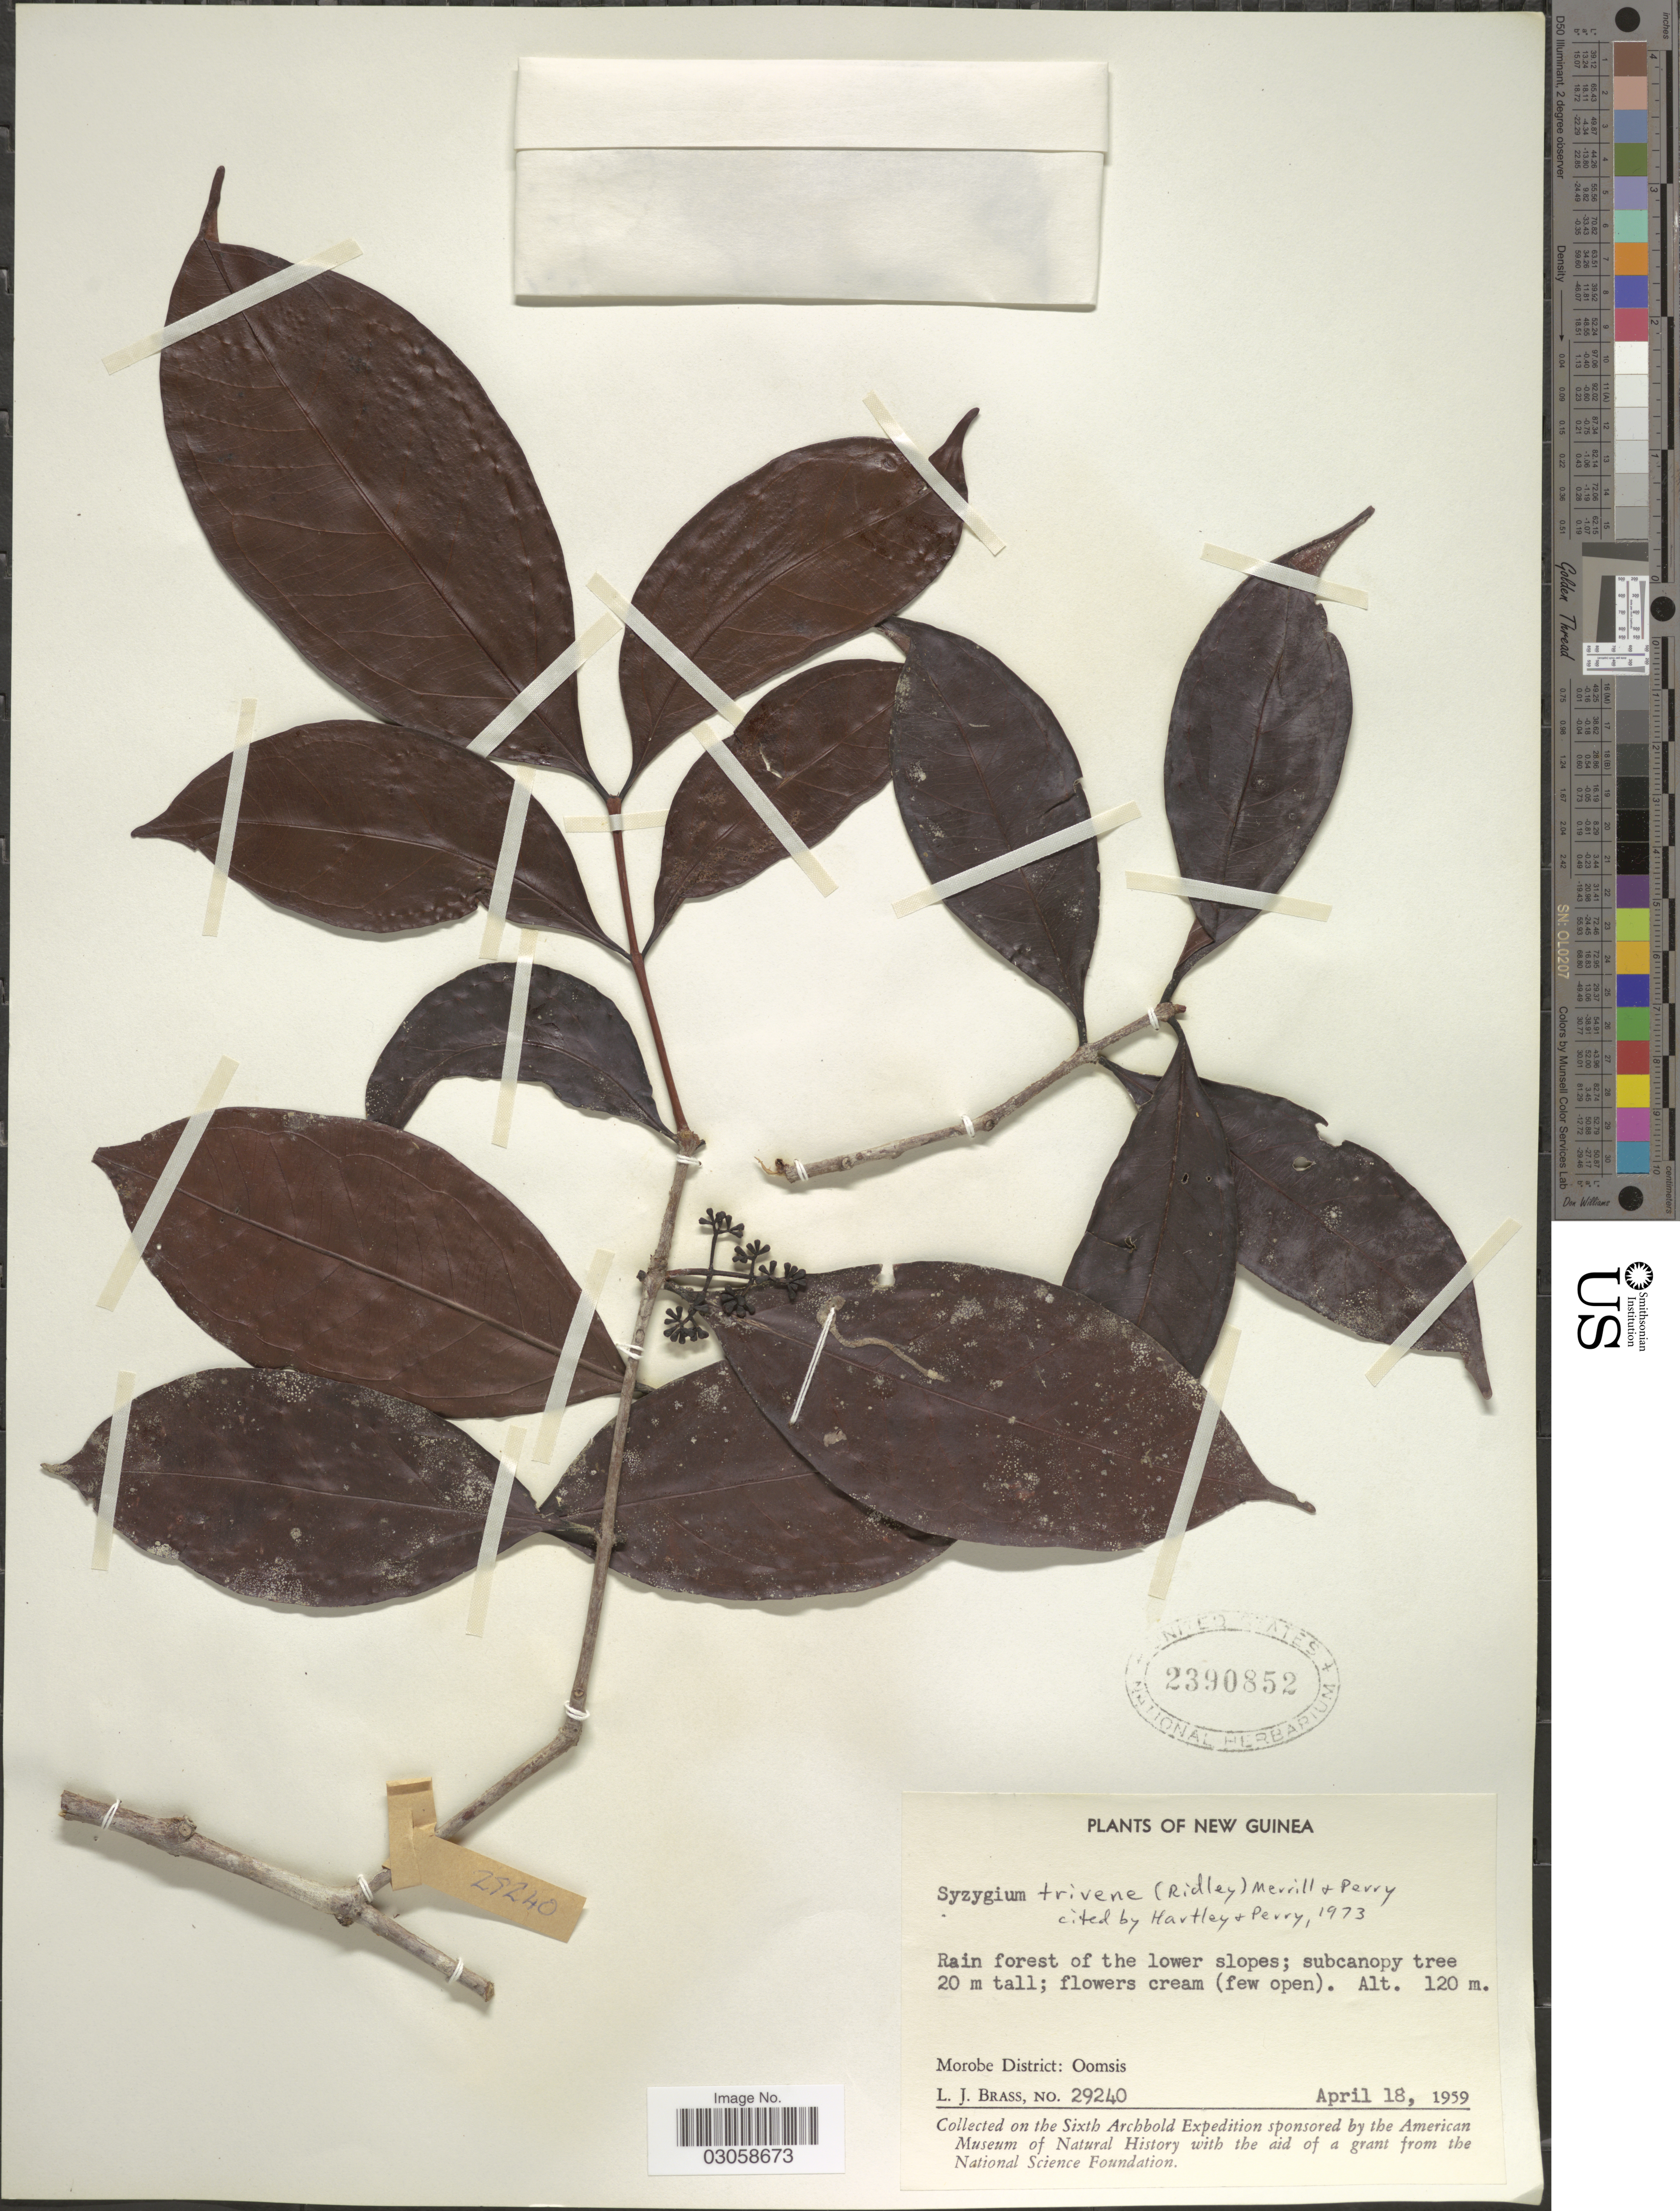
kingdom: Plantae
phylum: Tracheophyta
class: Magnoliopsida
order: Myrtales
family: Myrtaceae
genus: Syzygium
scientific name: Syzygium trivene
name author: (Ridl.) Merr. & L.M. Perry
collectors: L. J. Brass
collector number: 29240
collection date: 1959-04-18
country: Papua New Guinea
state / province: Morobe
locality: New Guinea. Rain forest of the lower slopes; Morobe District: Oomsis.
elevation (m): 120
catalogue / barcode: US 2390852